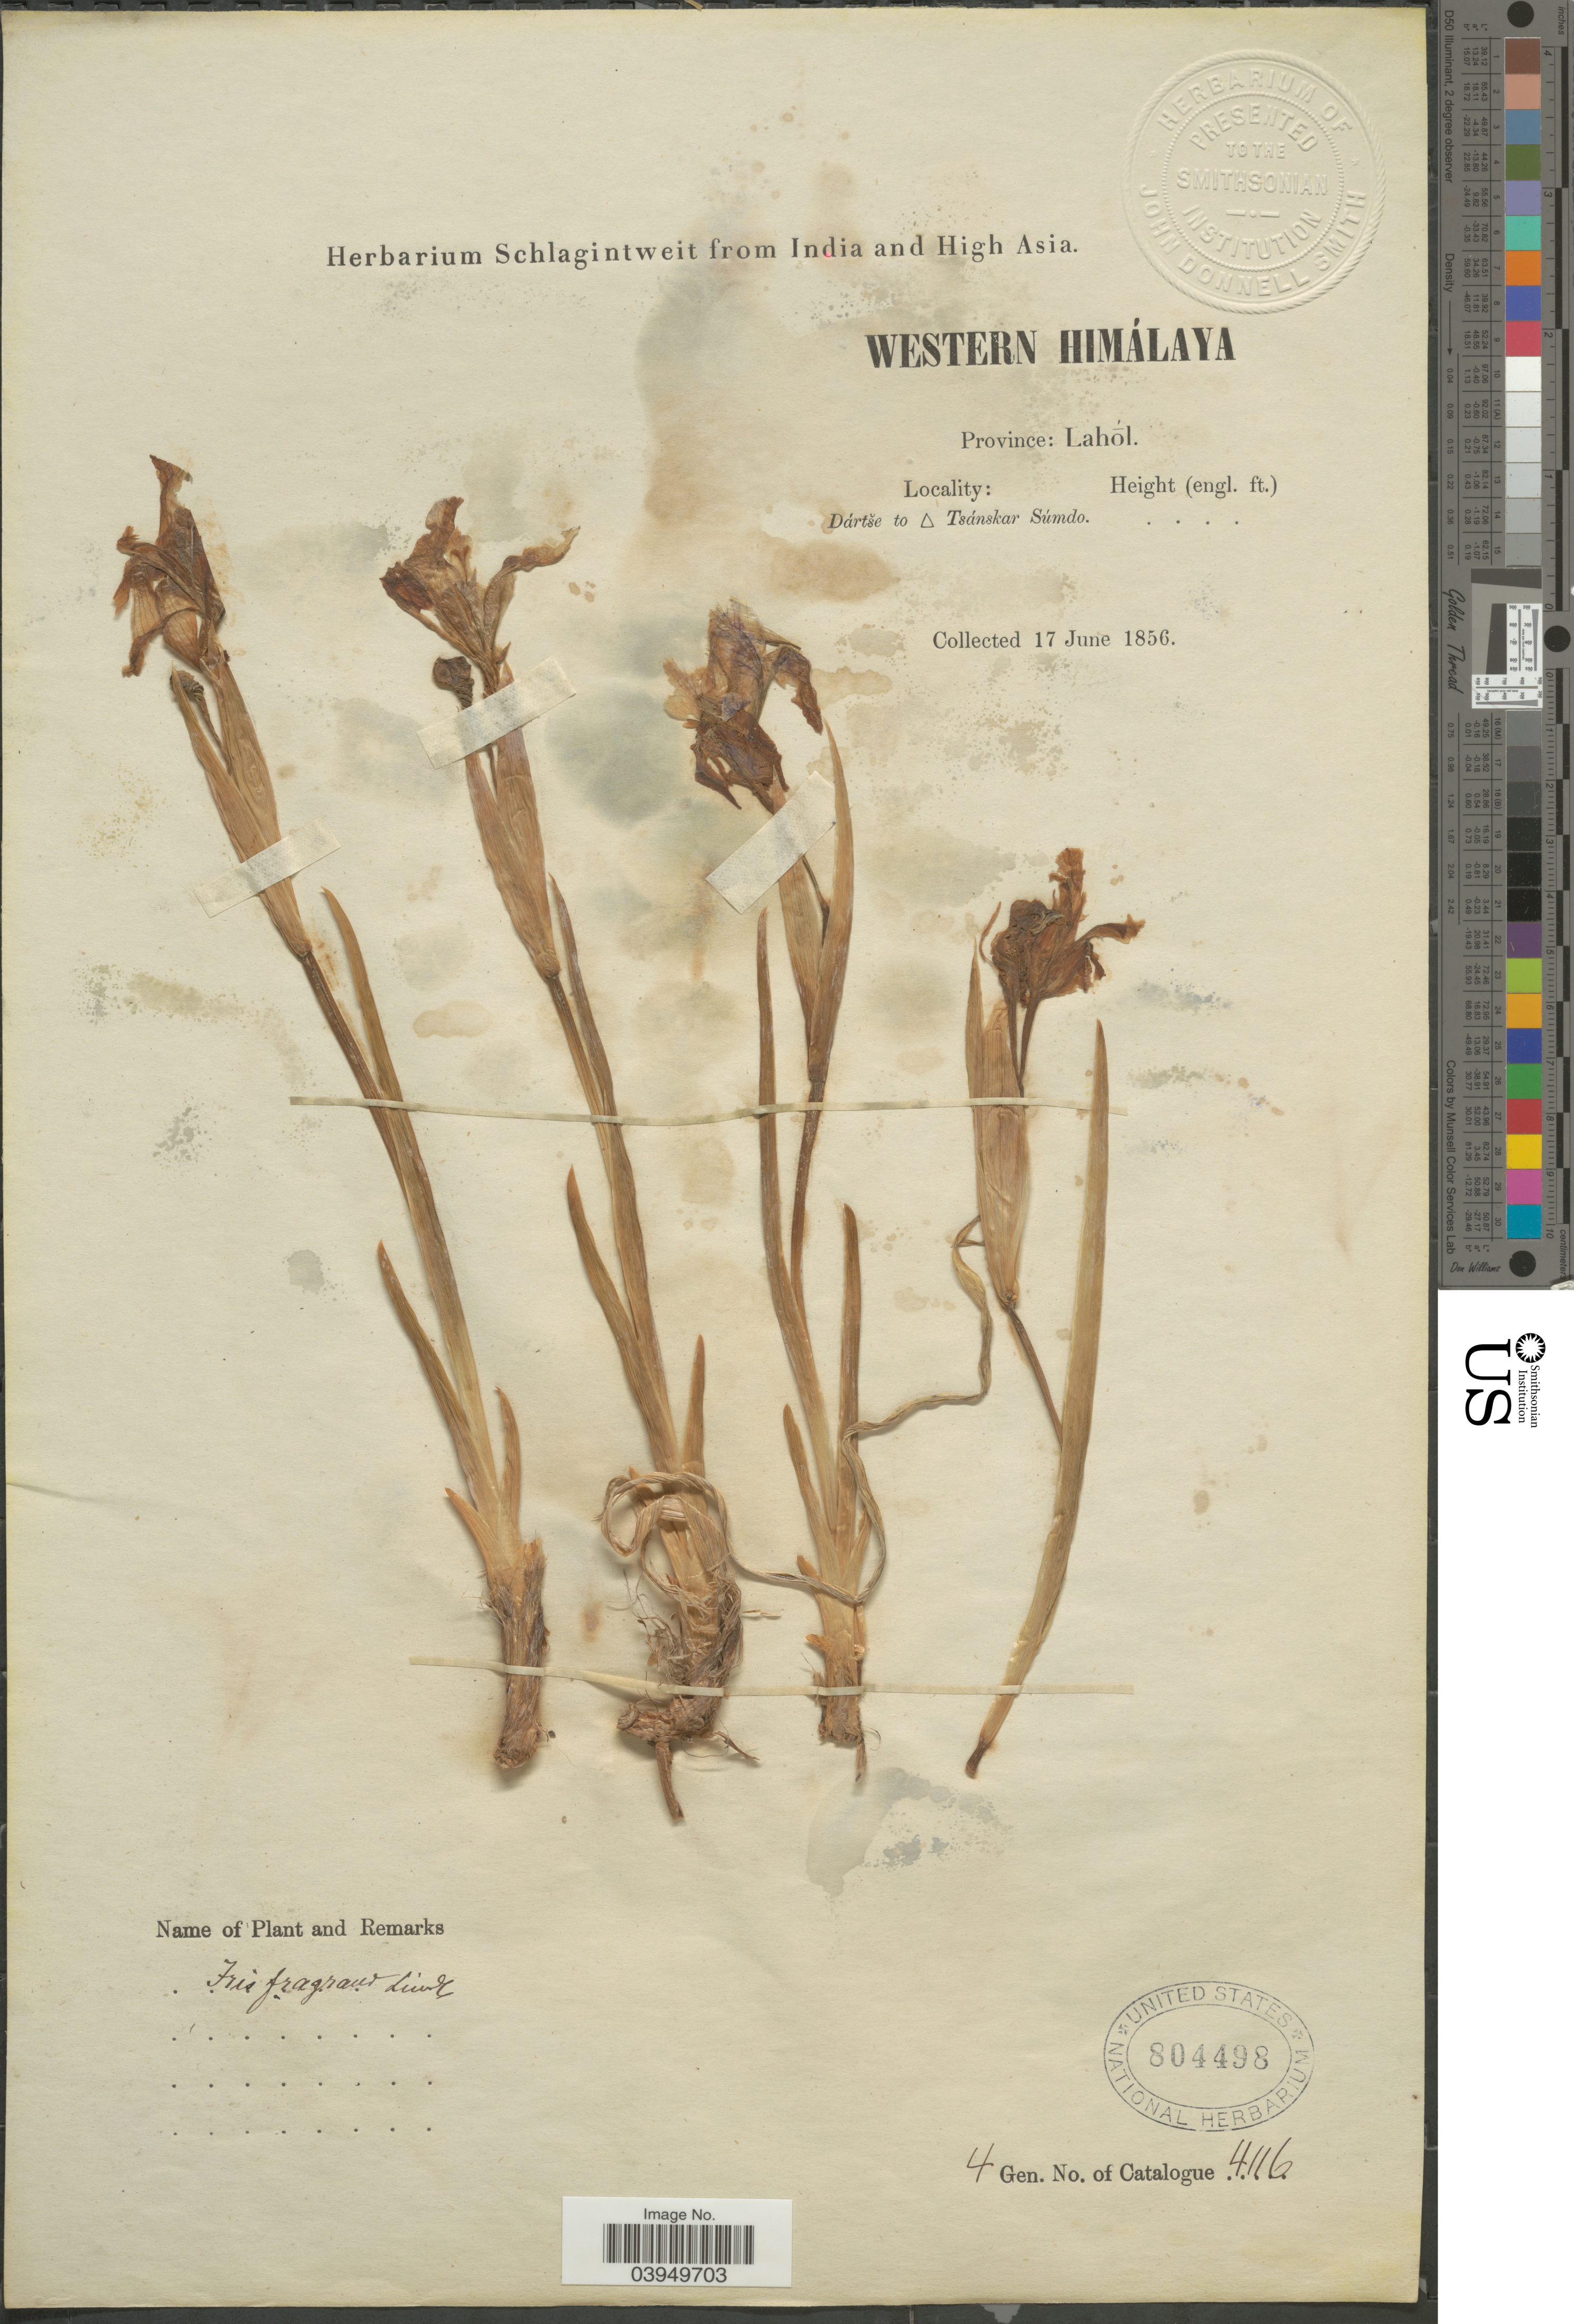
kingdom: Plantae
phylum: Tracheophyta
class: Liliopsida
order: Asparagales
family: Iridaceae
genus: Iris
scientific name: Iris fragrans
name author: Salisb.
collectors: ex herb. Schlagintweit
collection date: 1856-06-17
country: India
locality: Western Himálaya. Province: Lahól. Dártše to Tsánskar Súmdo.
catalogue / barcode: US 804498